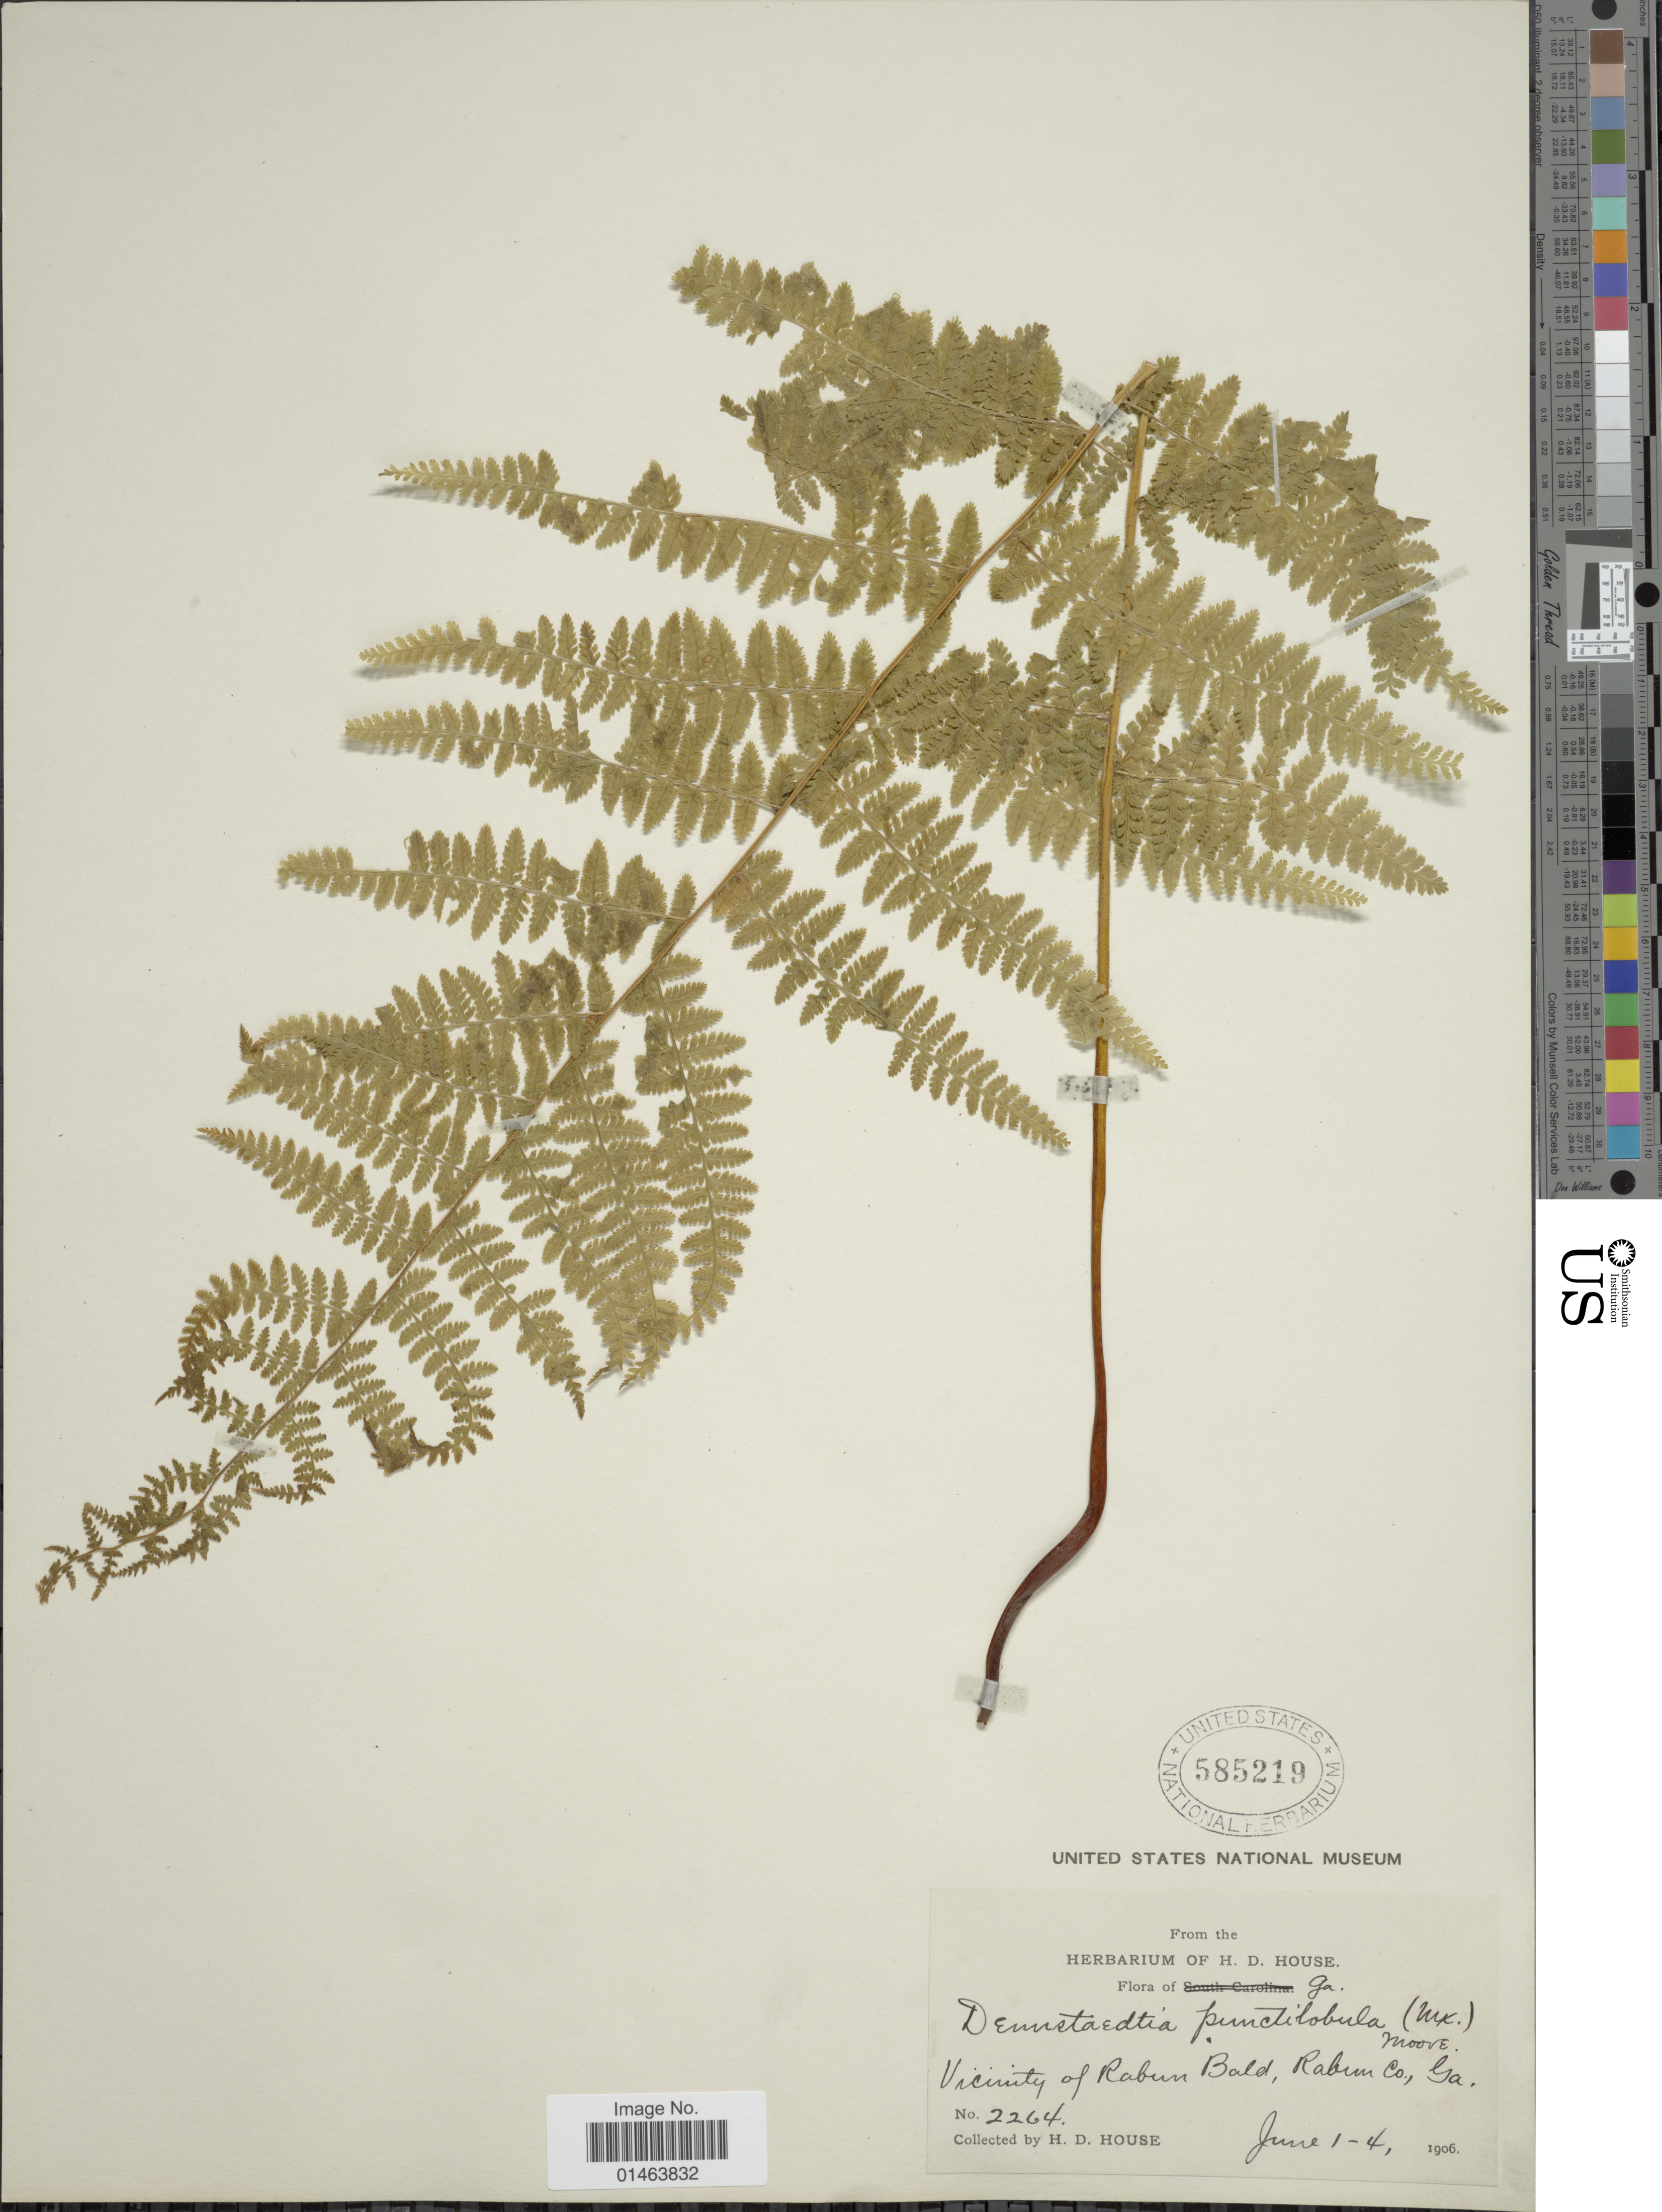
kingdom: Plantae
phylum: Tracheophyta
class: Polypodiopsida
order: Polypodiales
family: Dennstaedtiaceae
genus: Dennstaedtia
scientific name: Dennstaedtia punctilobula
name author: (Michx.) T. Moore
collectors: H. D. House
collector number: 2264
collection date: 1906-06-01/1906-06-04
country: United States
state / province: Georgia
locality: Ga, Vicinity of Rabun Bald, Rabun Co.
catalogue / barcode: US 585219